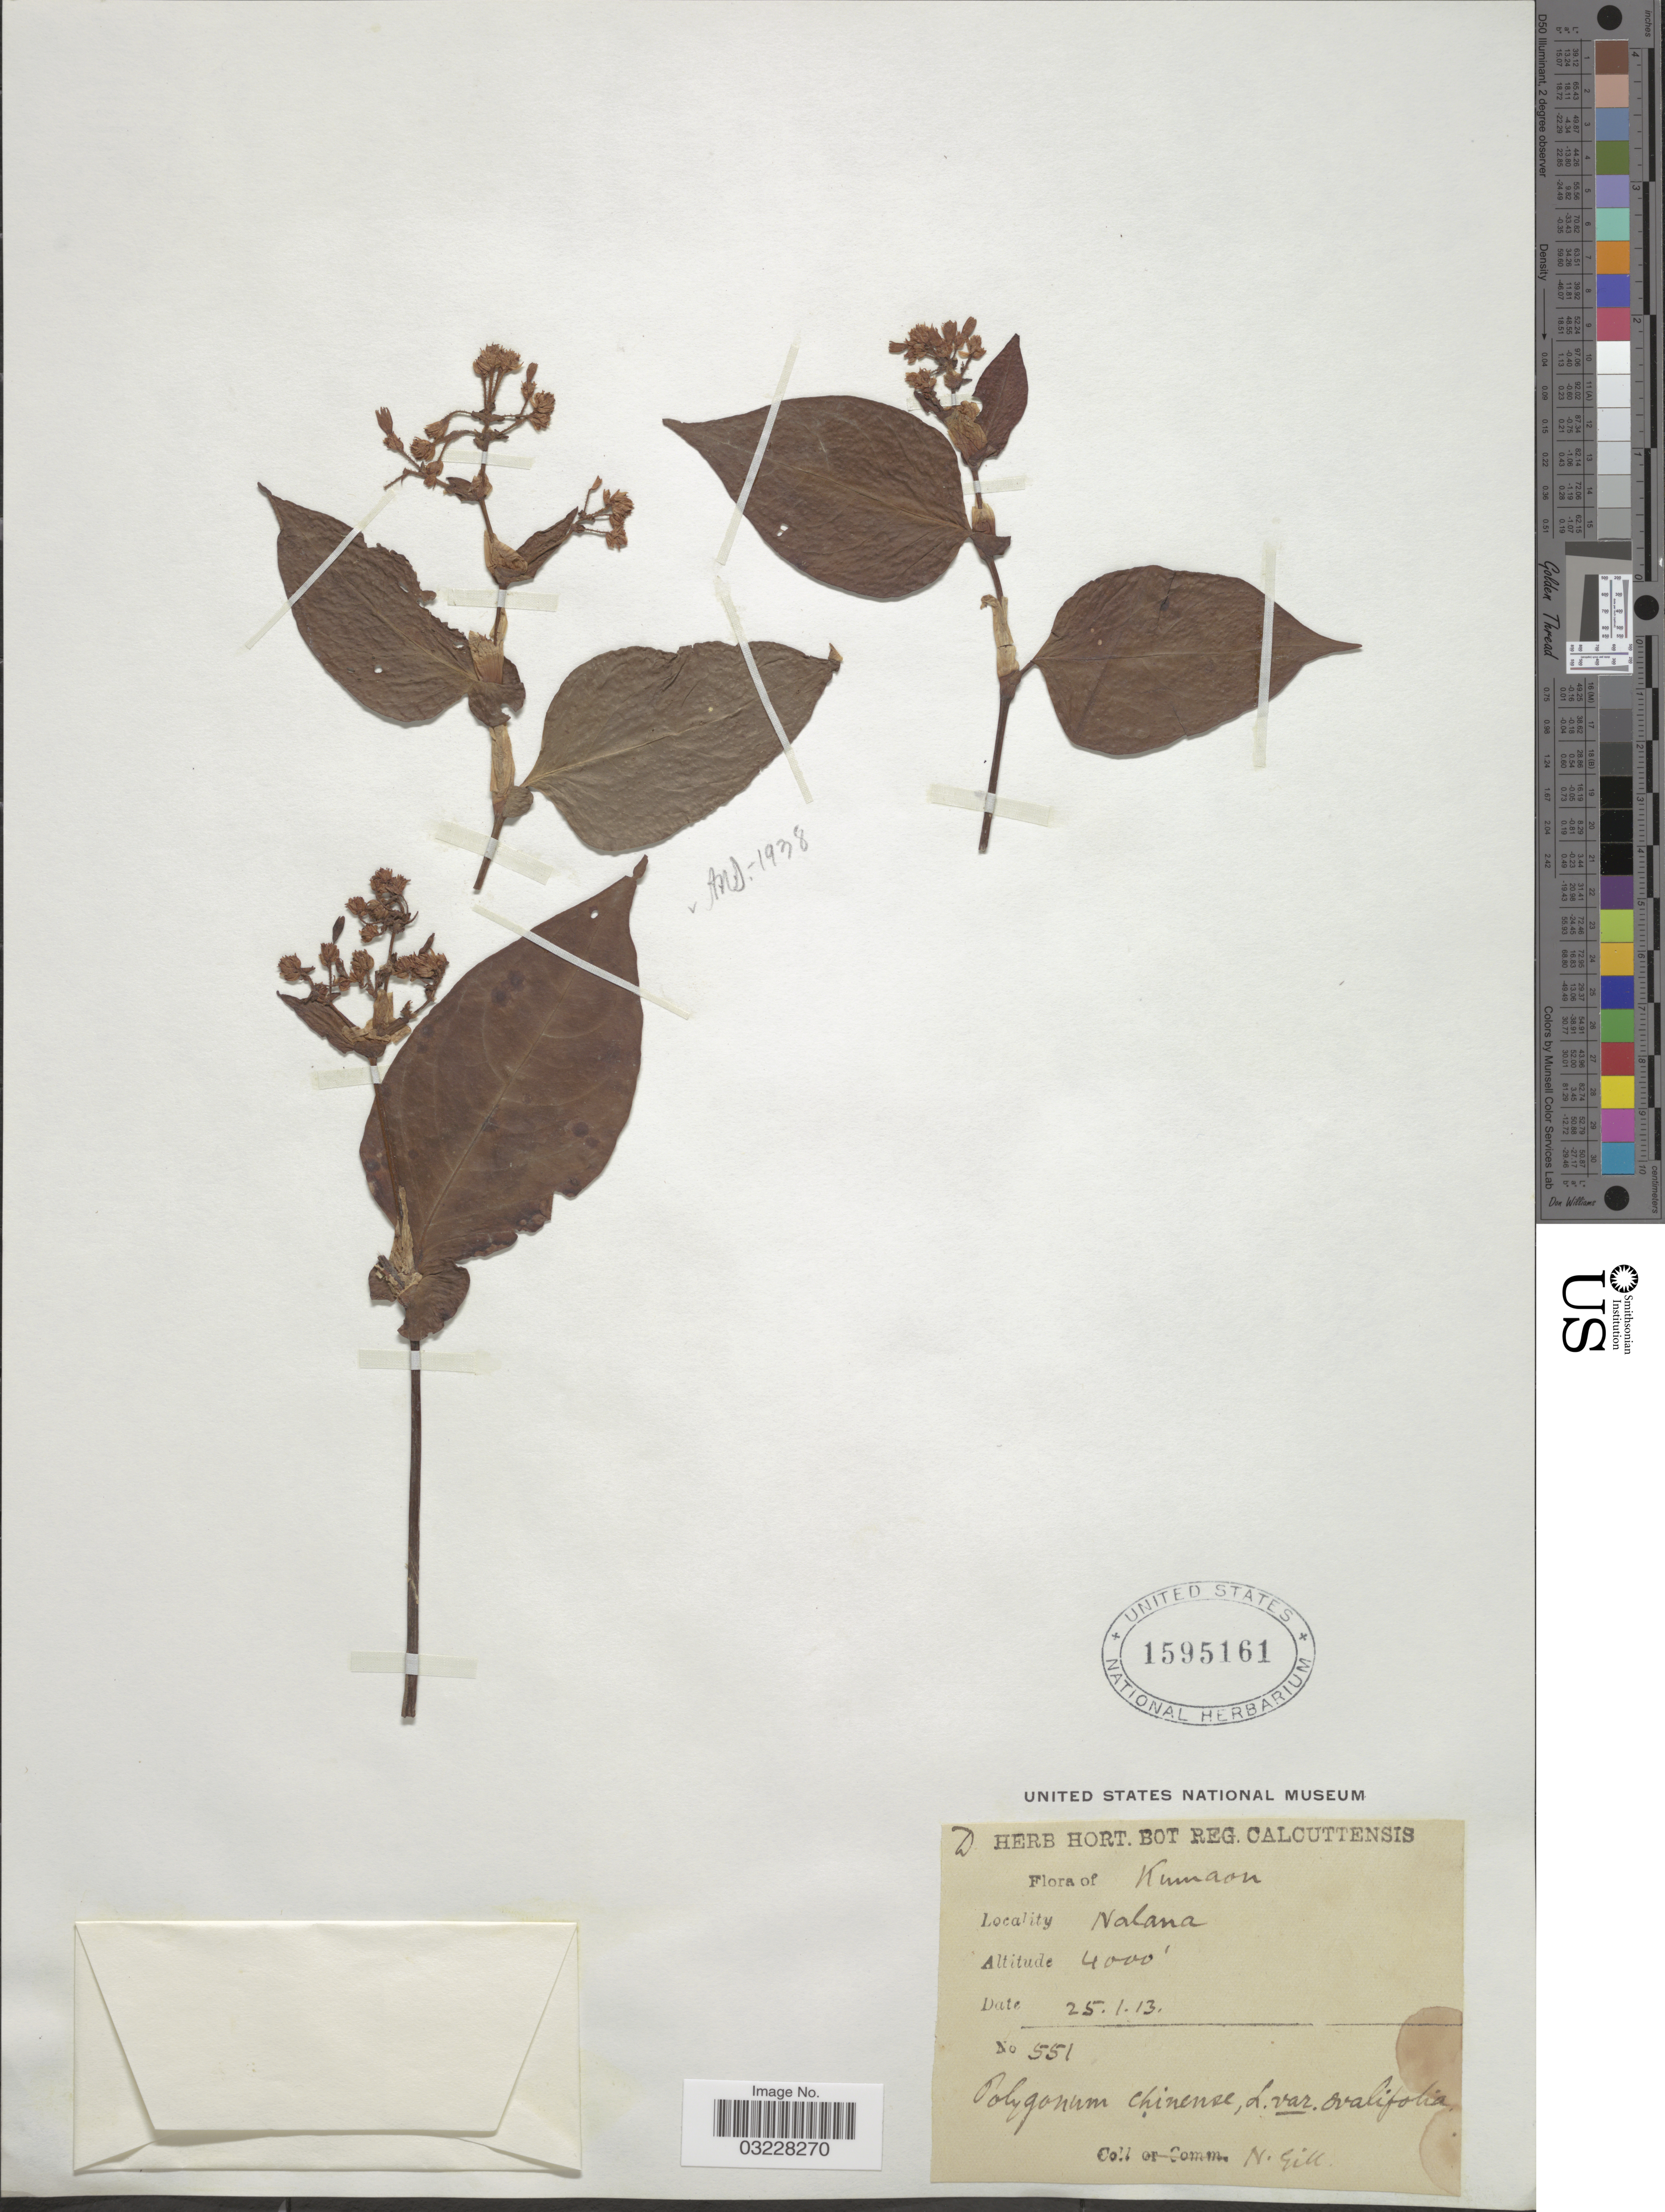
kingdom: Plantae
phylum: Tracheophyta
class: Magnoliopsida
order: Caryophyllales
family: Polygonaceae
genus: Polygonum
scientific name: Polygonum chinense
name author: L.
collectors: N. Gill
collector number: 551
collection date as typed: Transcribed d/m/y: 25/1/13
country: India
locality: Kumaon. Nalana.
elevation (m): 1219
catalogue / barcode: US 1595161